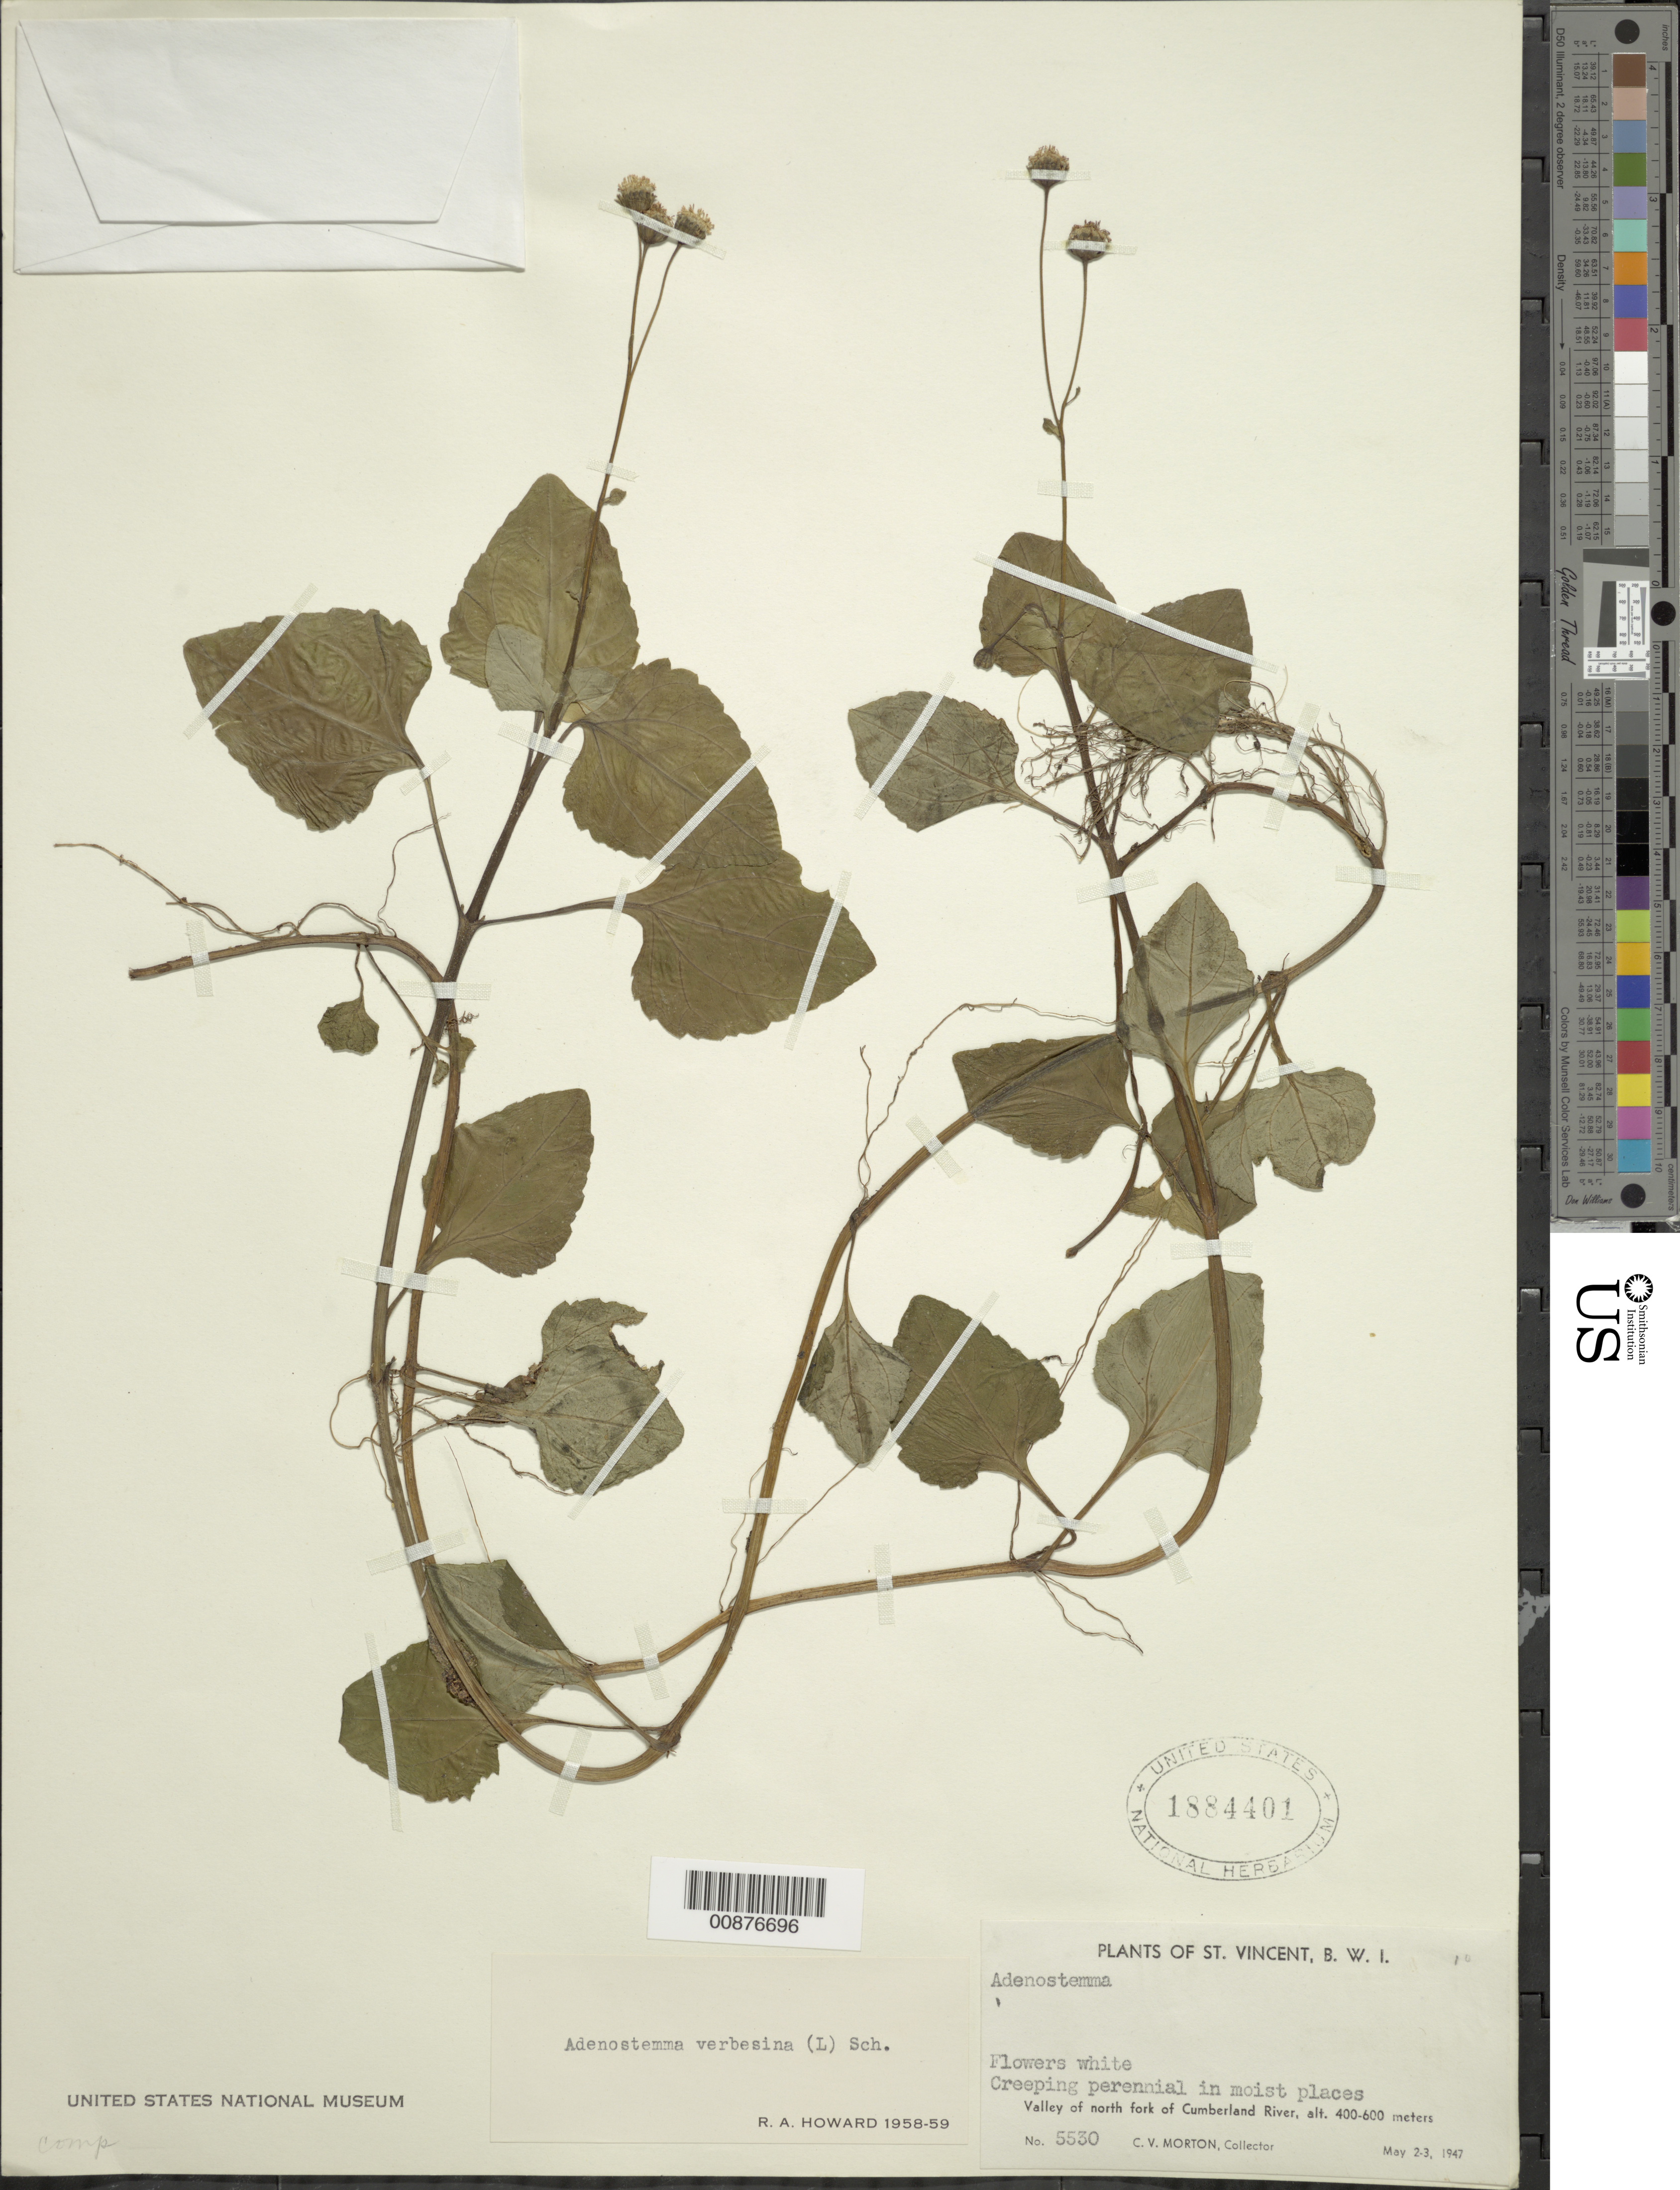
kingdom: Plantae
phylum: Tracheophyta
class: Magnoliopsida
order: Asterales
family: Asteraceae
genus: Adenostemma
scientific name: Adenostemma verbesina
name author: (L.) Sch. Bip.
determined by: Howard, R. A.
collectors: C. V. Morton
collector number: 5530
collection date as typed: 02 May 1947 to 03 May 1047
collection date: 1947-05-02/1947-05-03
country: St. Vincent - Grenadines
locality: Valley of north fork of Cumberland River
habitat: Moist places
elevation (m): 400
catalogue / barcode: US 1884401